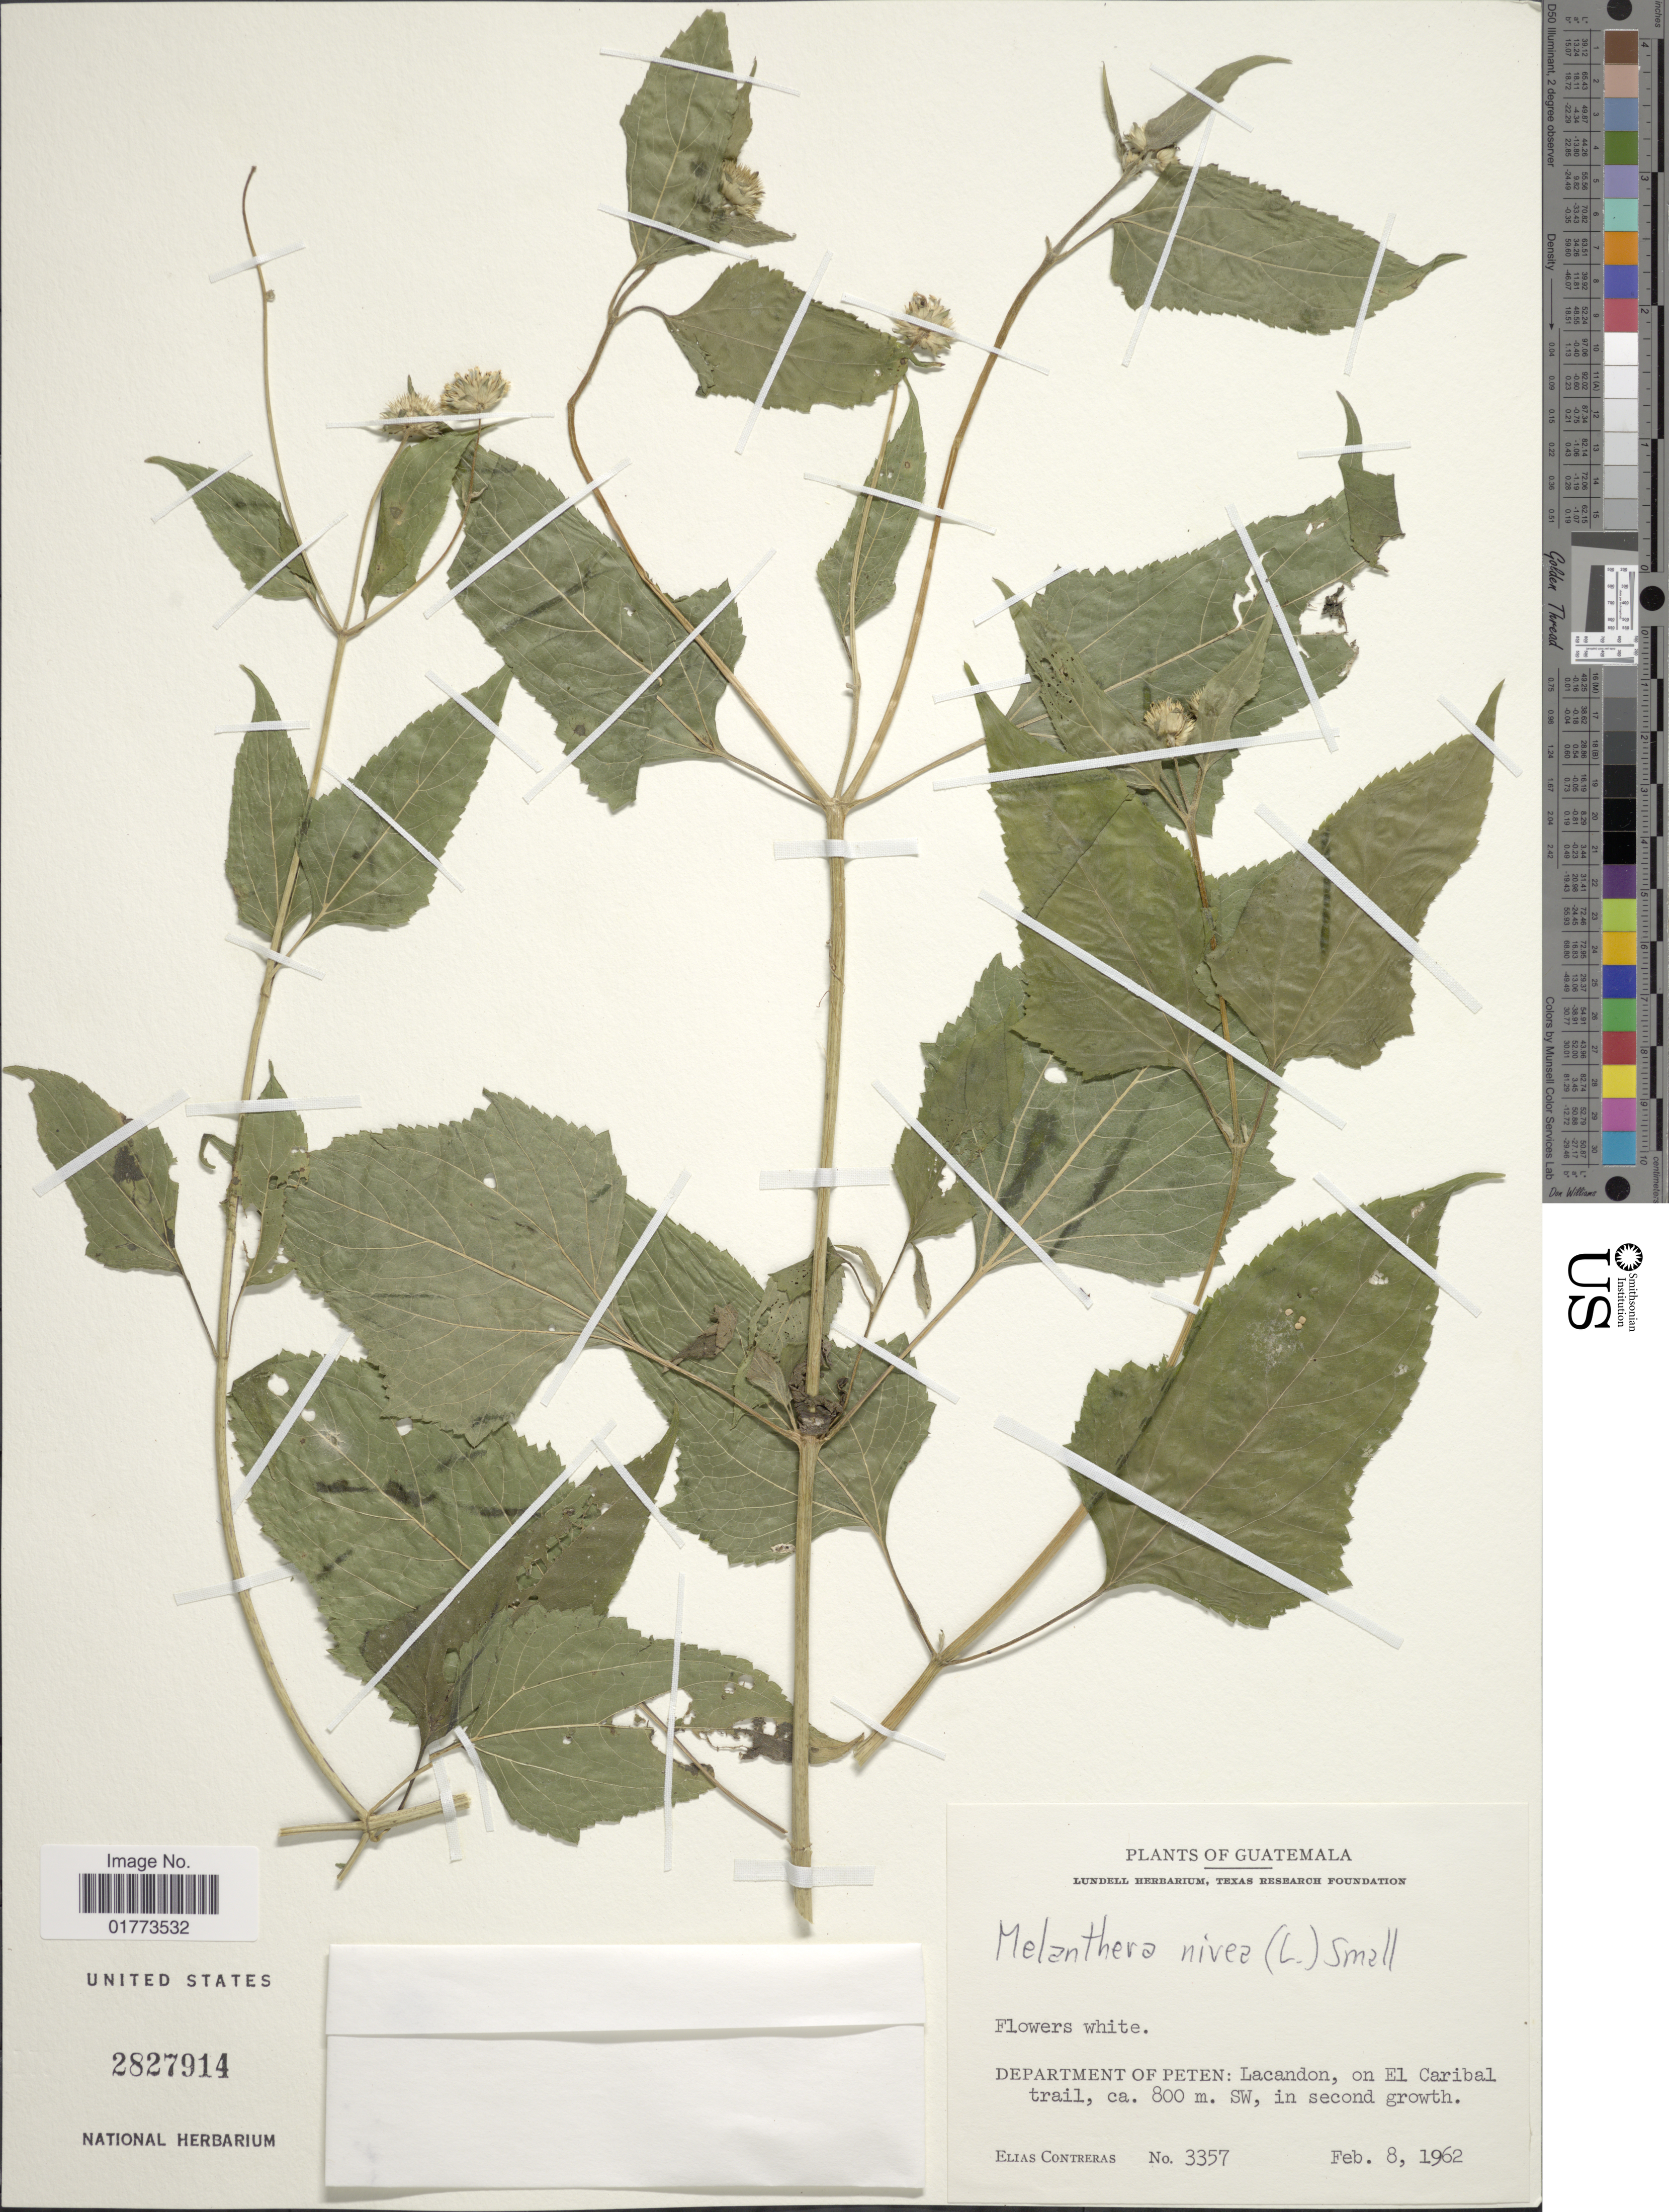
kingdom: Plantae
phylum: Tracheophyta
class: Magnoliopsida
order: Asterales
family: Asteraceae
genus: Melanthera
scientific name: Melanthera nivea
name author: (L.) Small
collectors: E. Contreras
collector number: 3357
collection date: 1962-02-08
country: Guatemala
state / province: El Petén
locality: Lacandon, on El Caribal trail, SW, in second growth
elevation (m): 800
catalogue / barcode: US 2827914